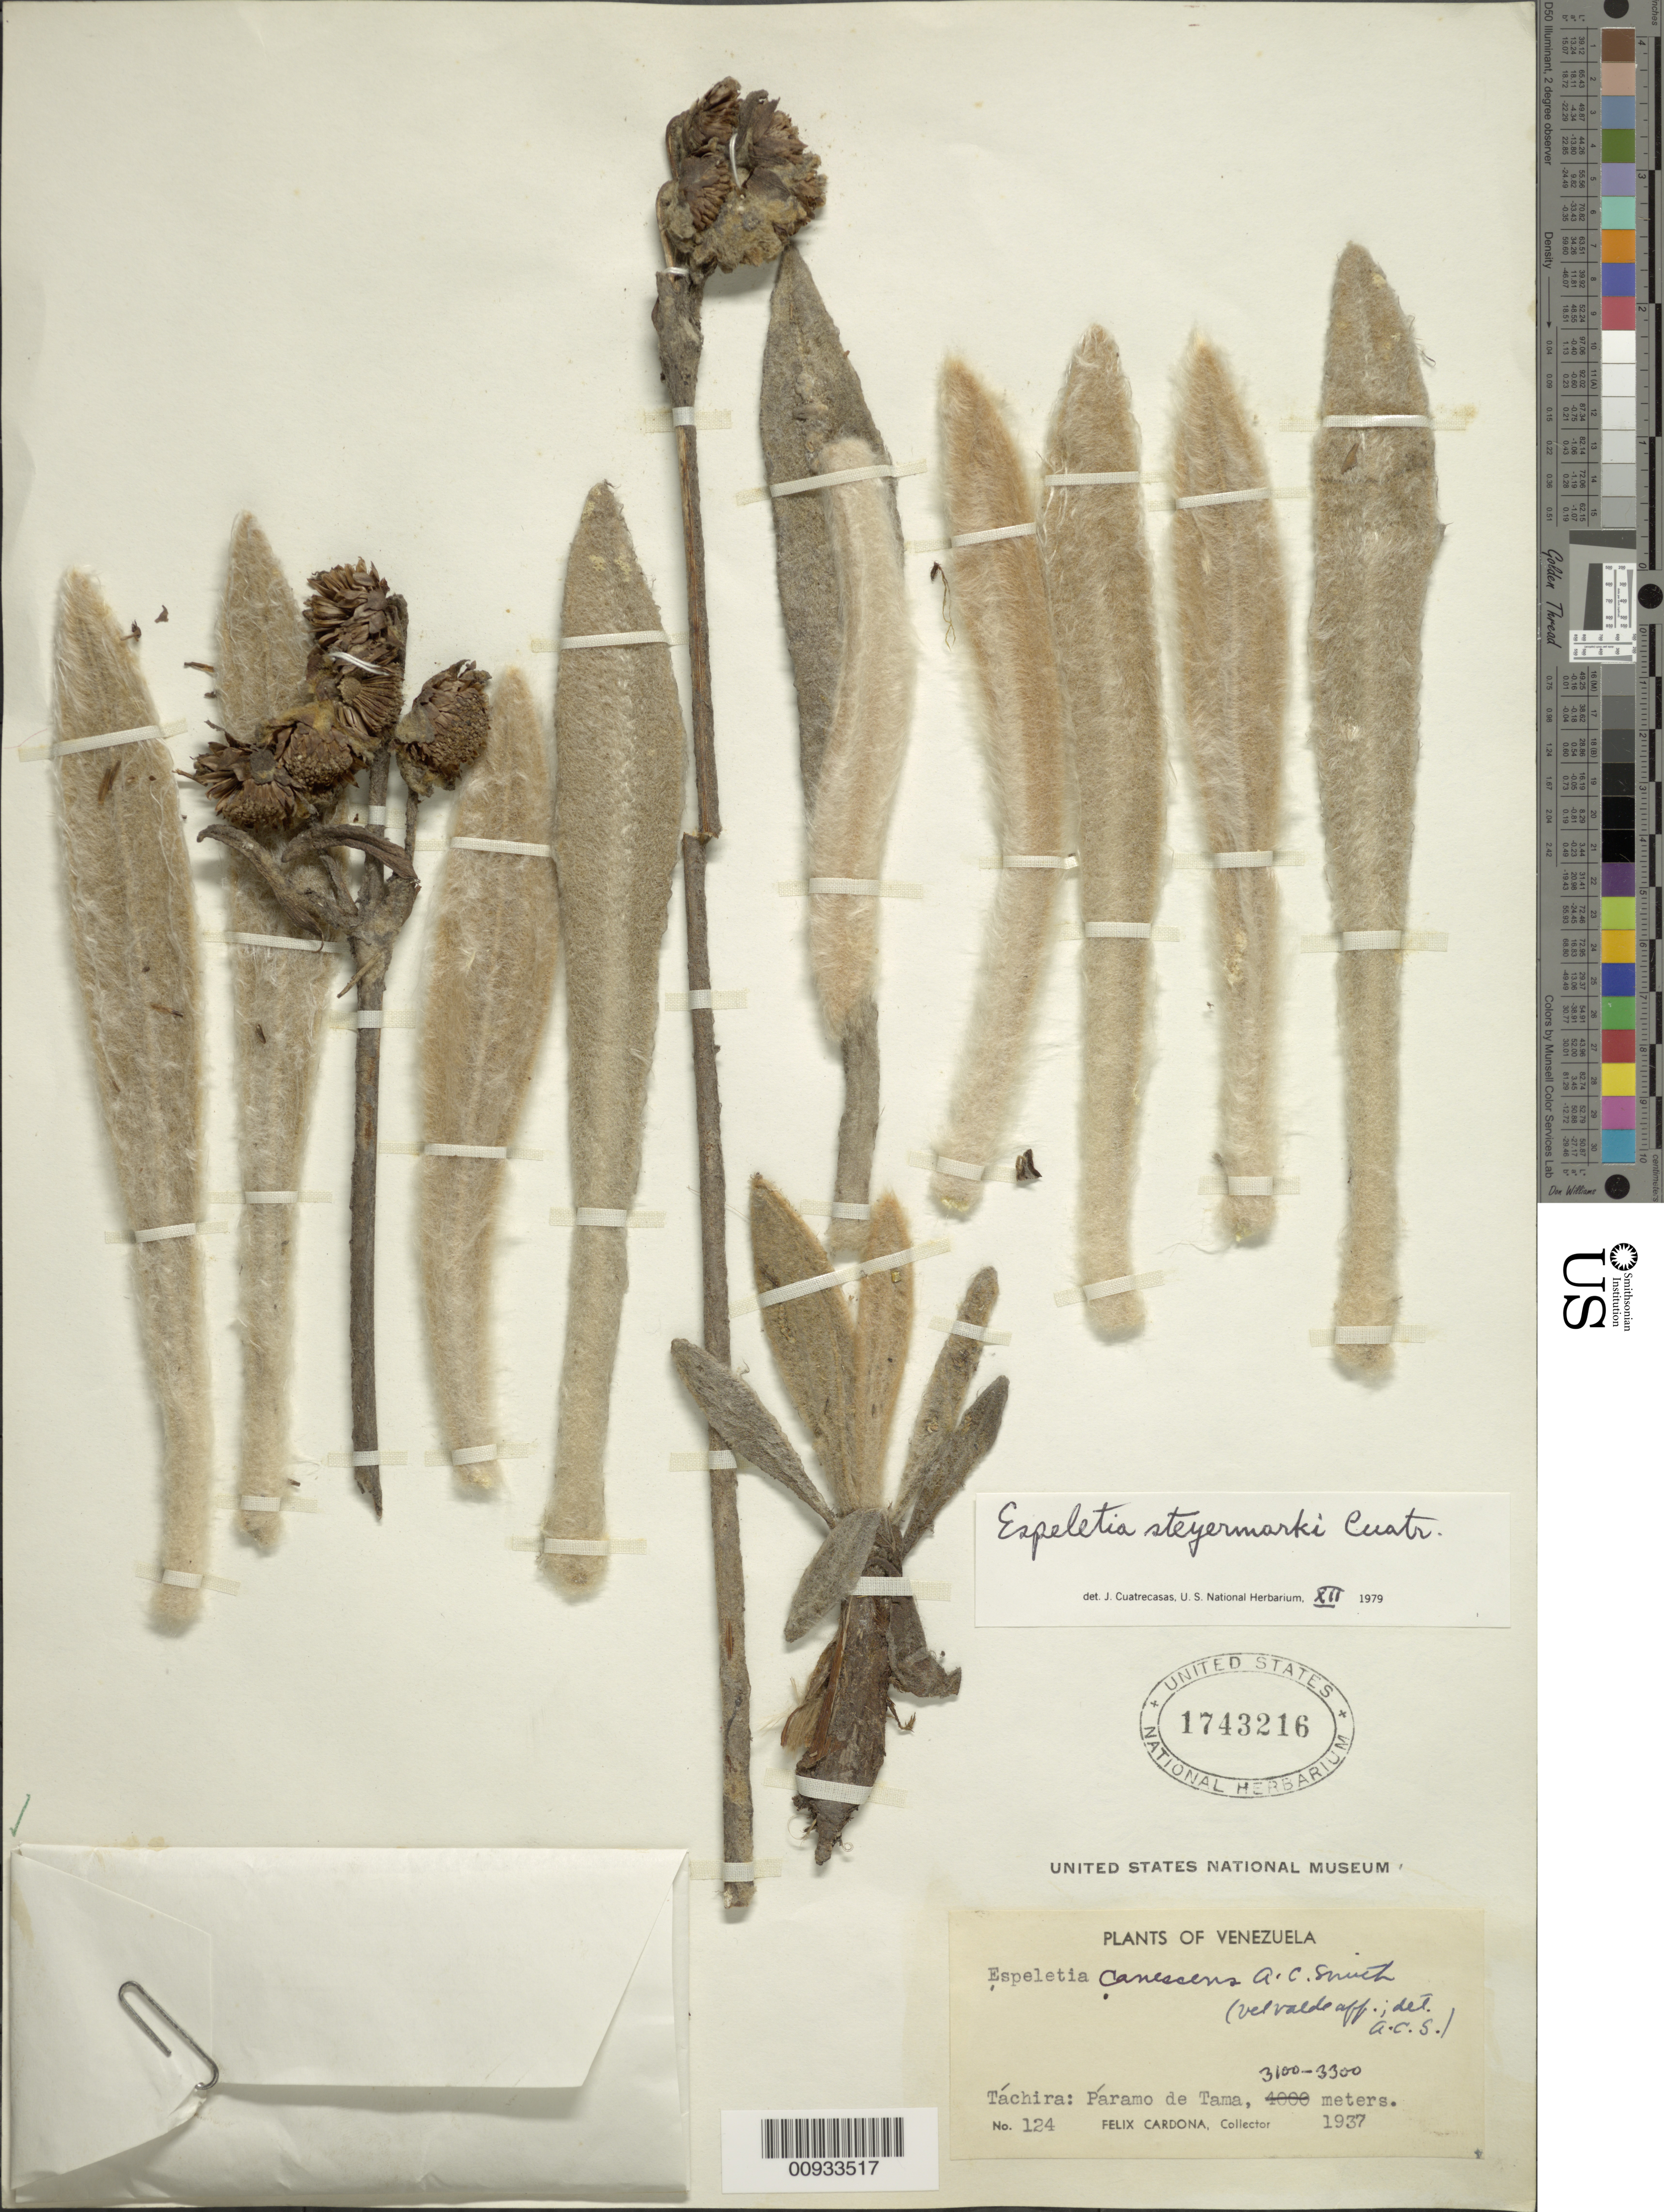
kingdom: Plantae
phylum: Tracheophyta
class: Magnoliopsida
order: Asterales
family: Asteraceae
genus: Espeletia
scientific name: Espeletia steyermarkii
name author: Cuatrec.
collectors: F. Cardona Puig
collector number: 124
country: Venezuela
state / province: Táchira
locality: Páramo de Tamá.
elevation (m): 3100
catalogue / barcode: US 1743216